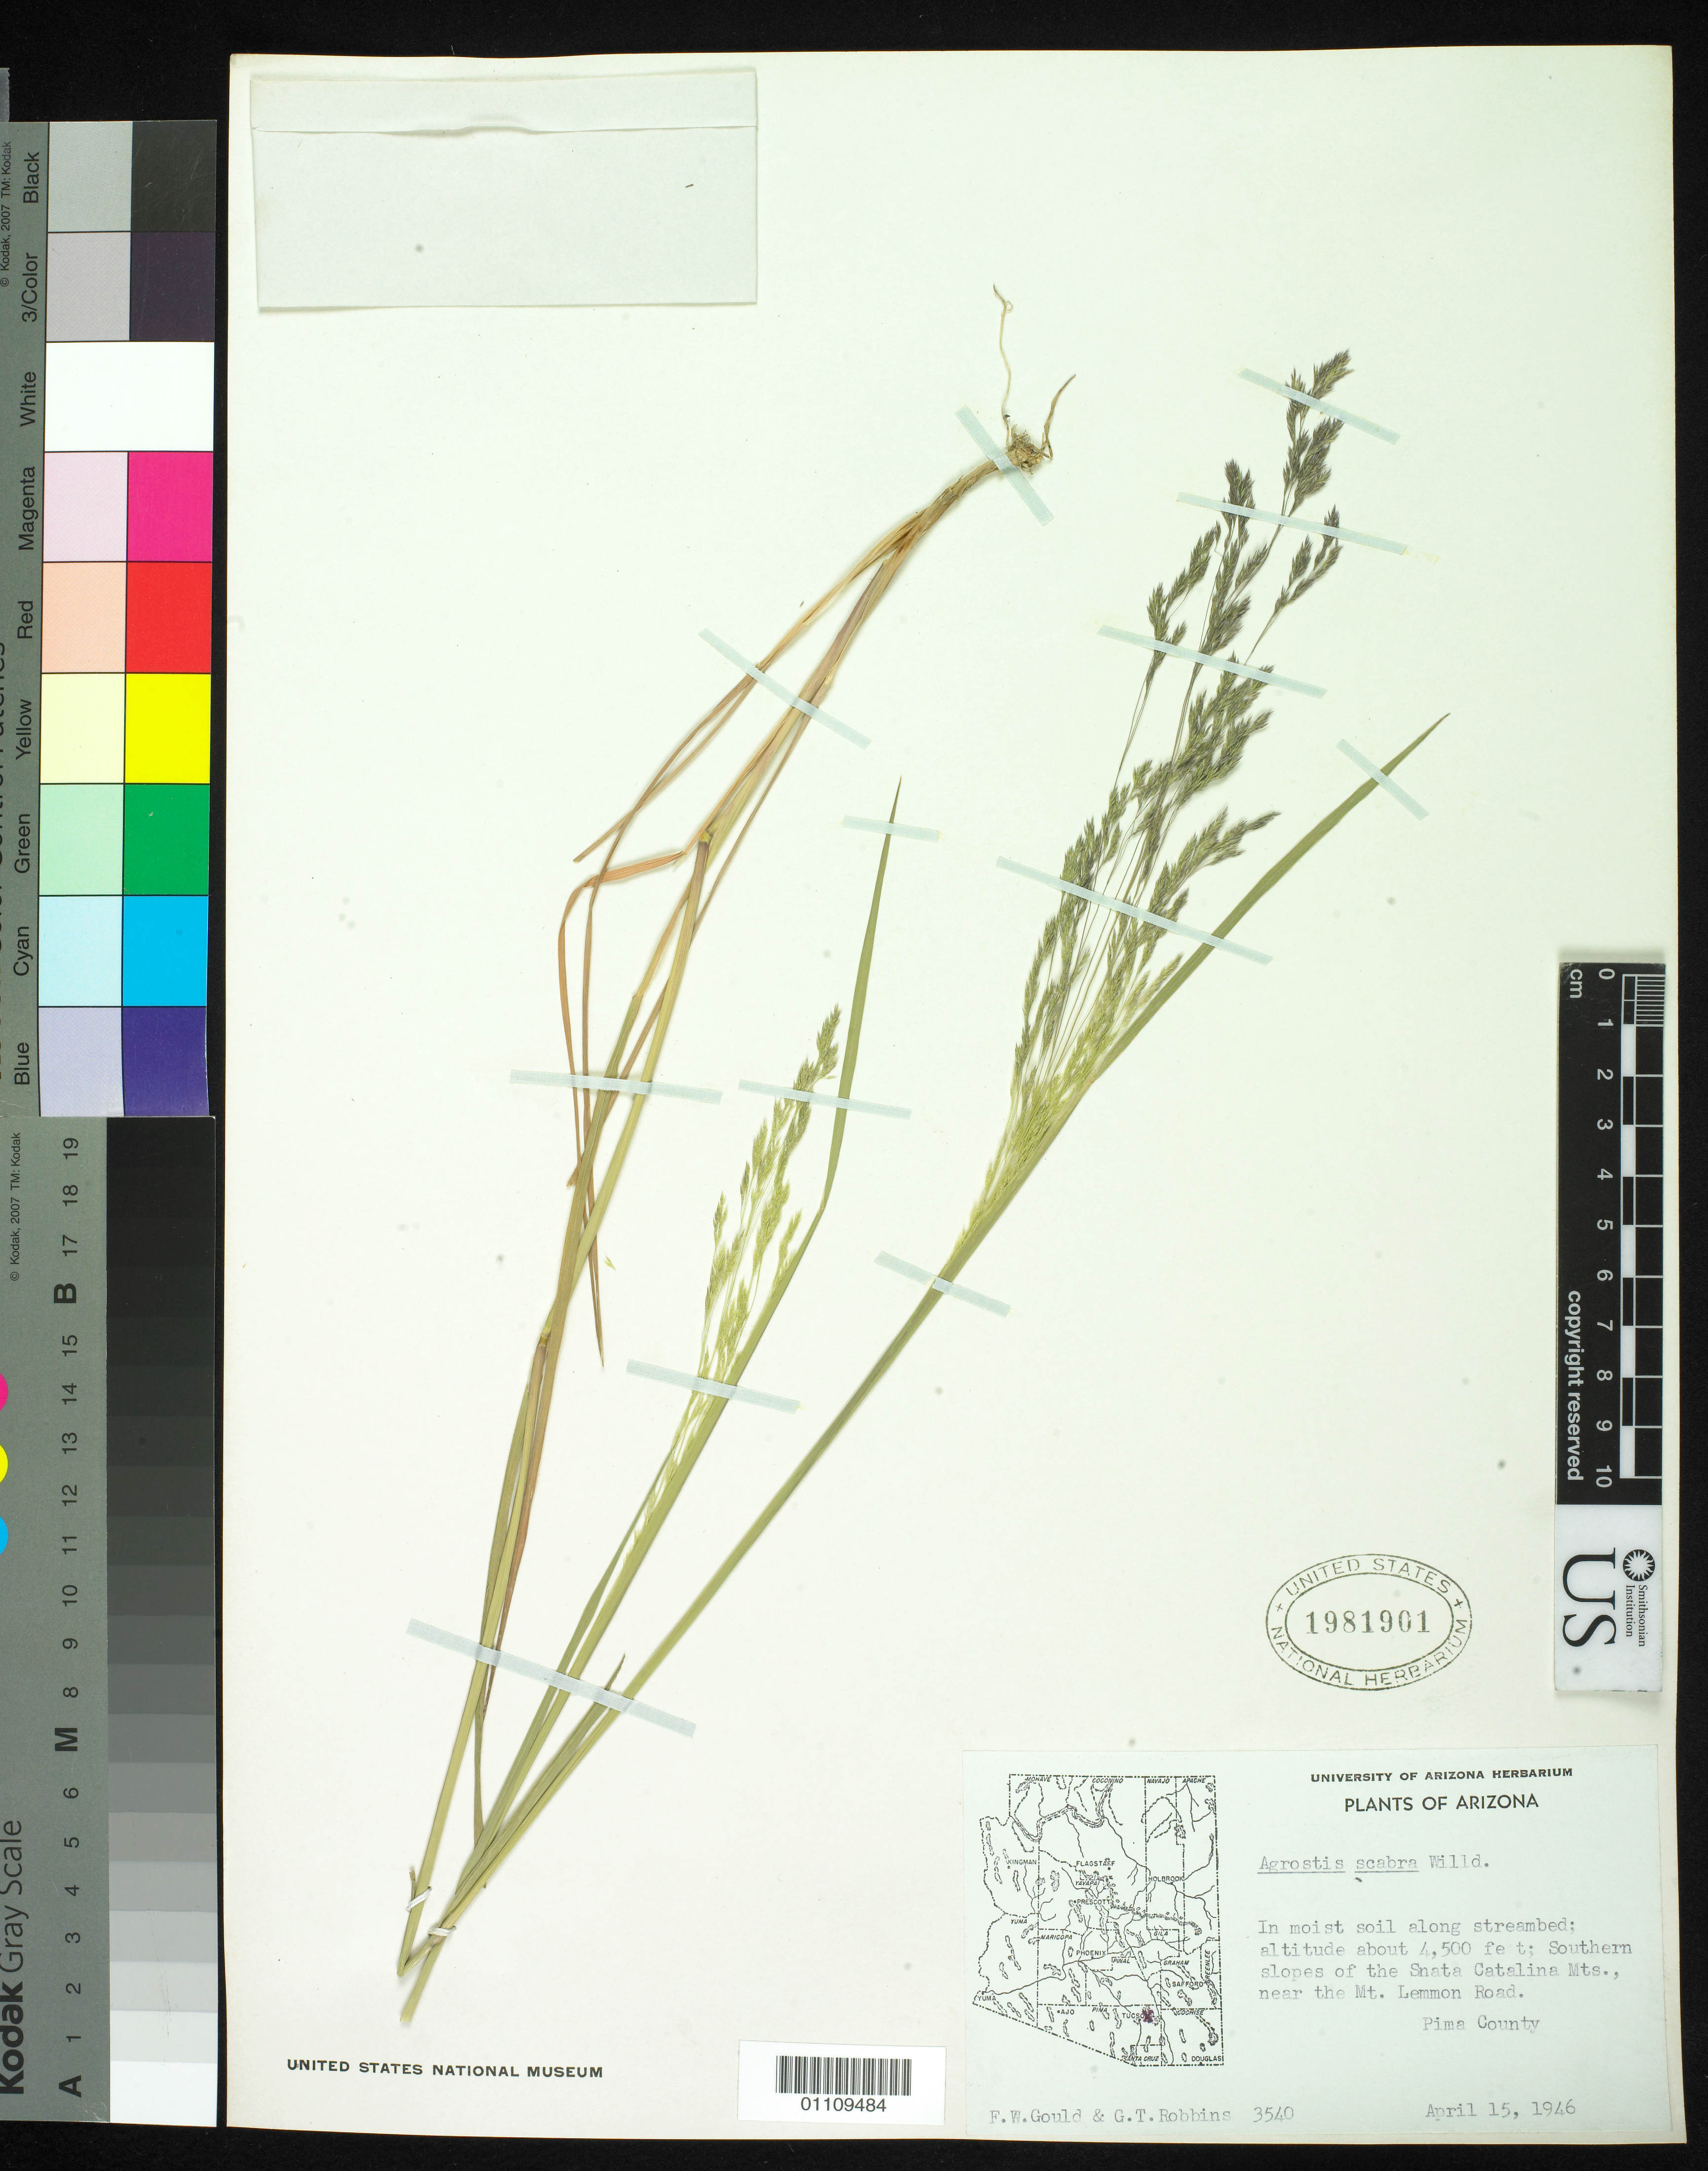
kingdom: Plantae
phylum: Tracheophyta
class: Liliopsida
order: Poales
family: Poaceae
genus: Agrostis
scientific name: Agrostis scabra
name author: Willd.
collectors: F. W. Gould & G. T. Robbins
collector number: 3540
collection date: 1946-04-15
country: United States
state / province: Arizona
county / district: Pima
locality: Southern slopes of the Snata Catalina Mts., near the Mt. Lemmon Road.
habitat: Moist soil.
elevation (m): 1372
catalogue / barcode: US 1981901